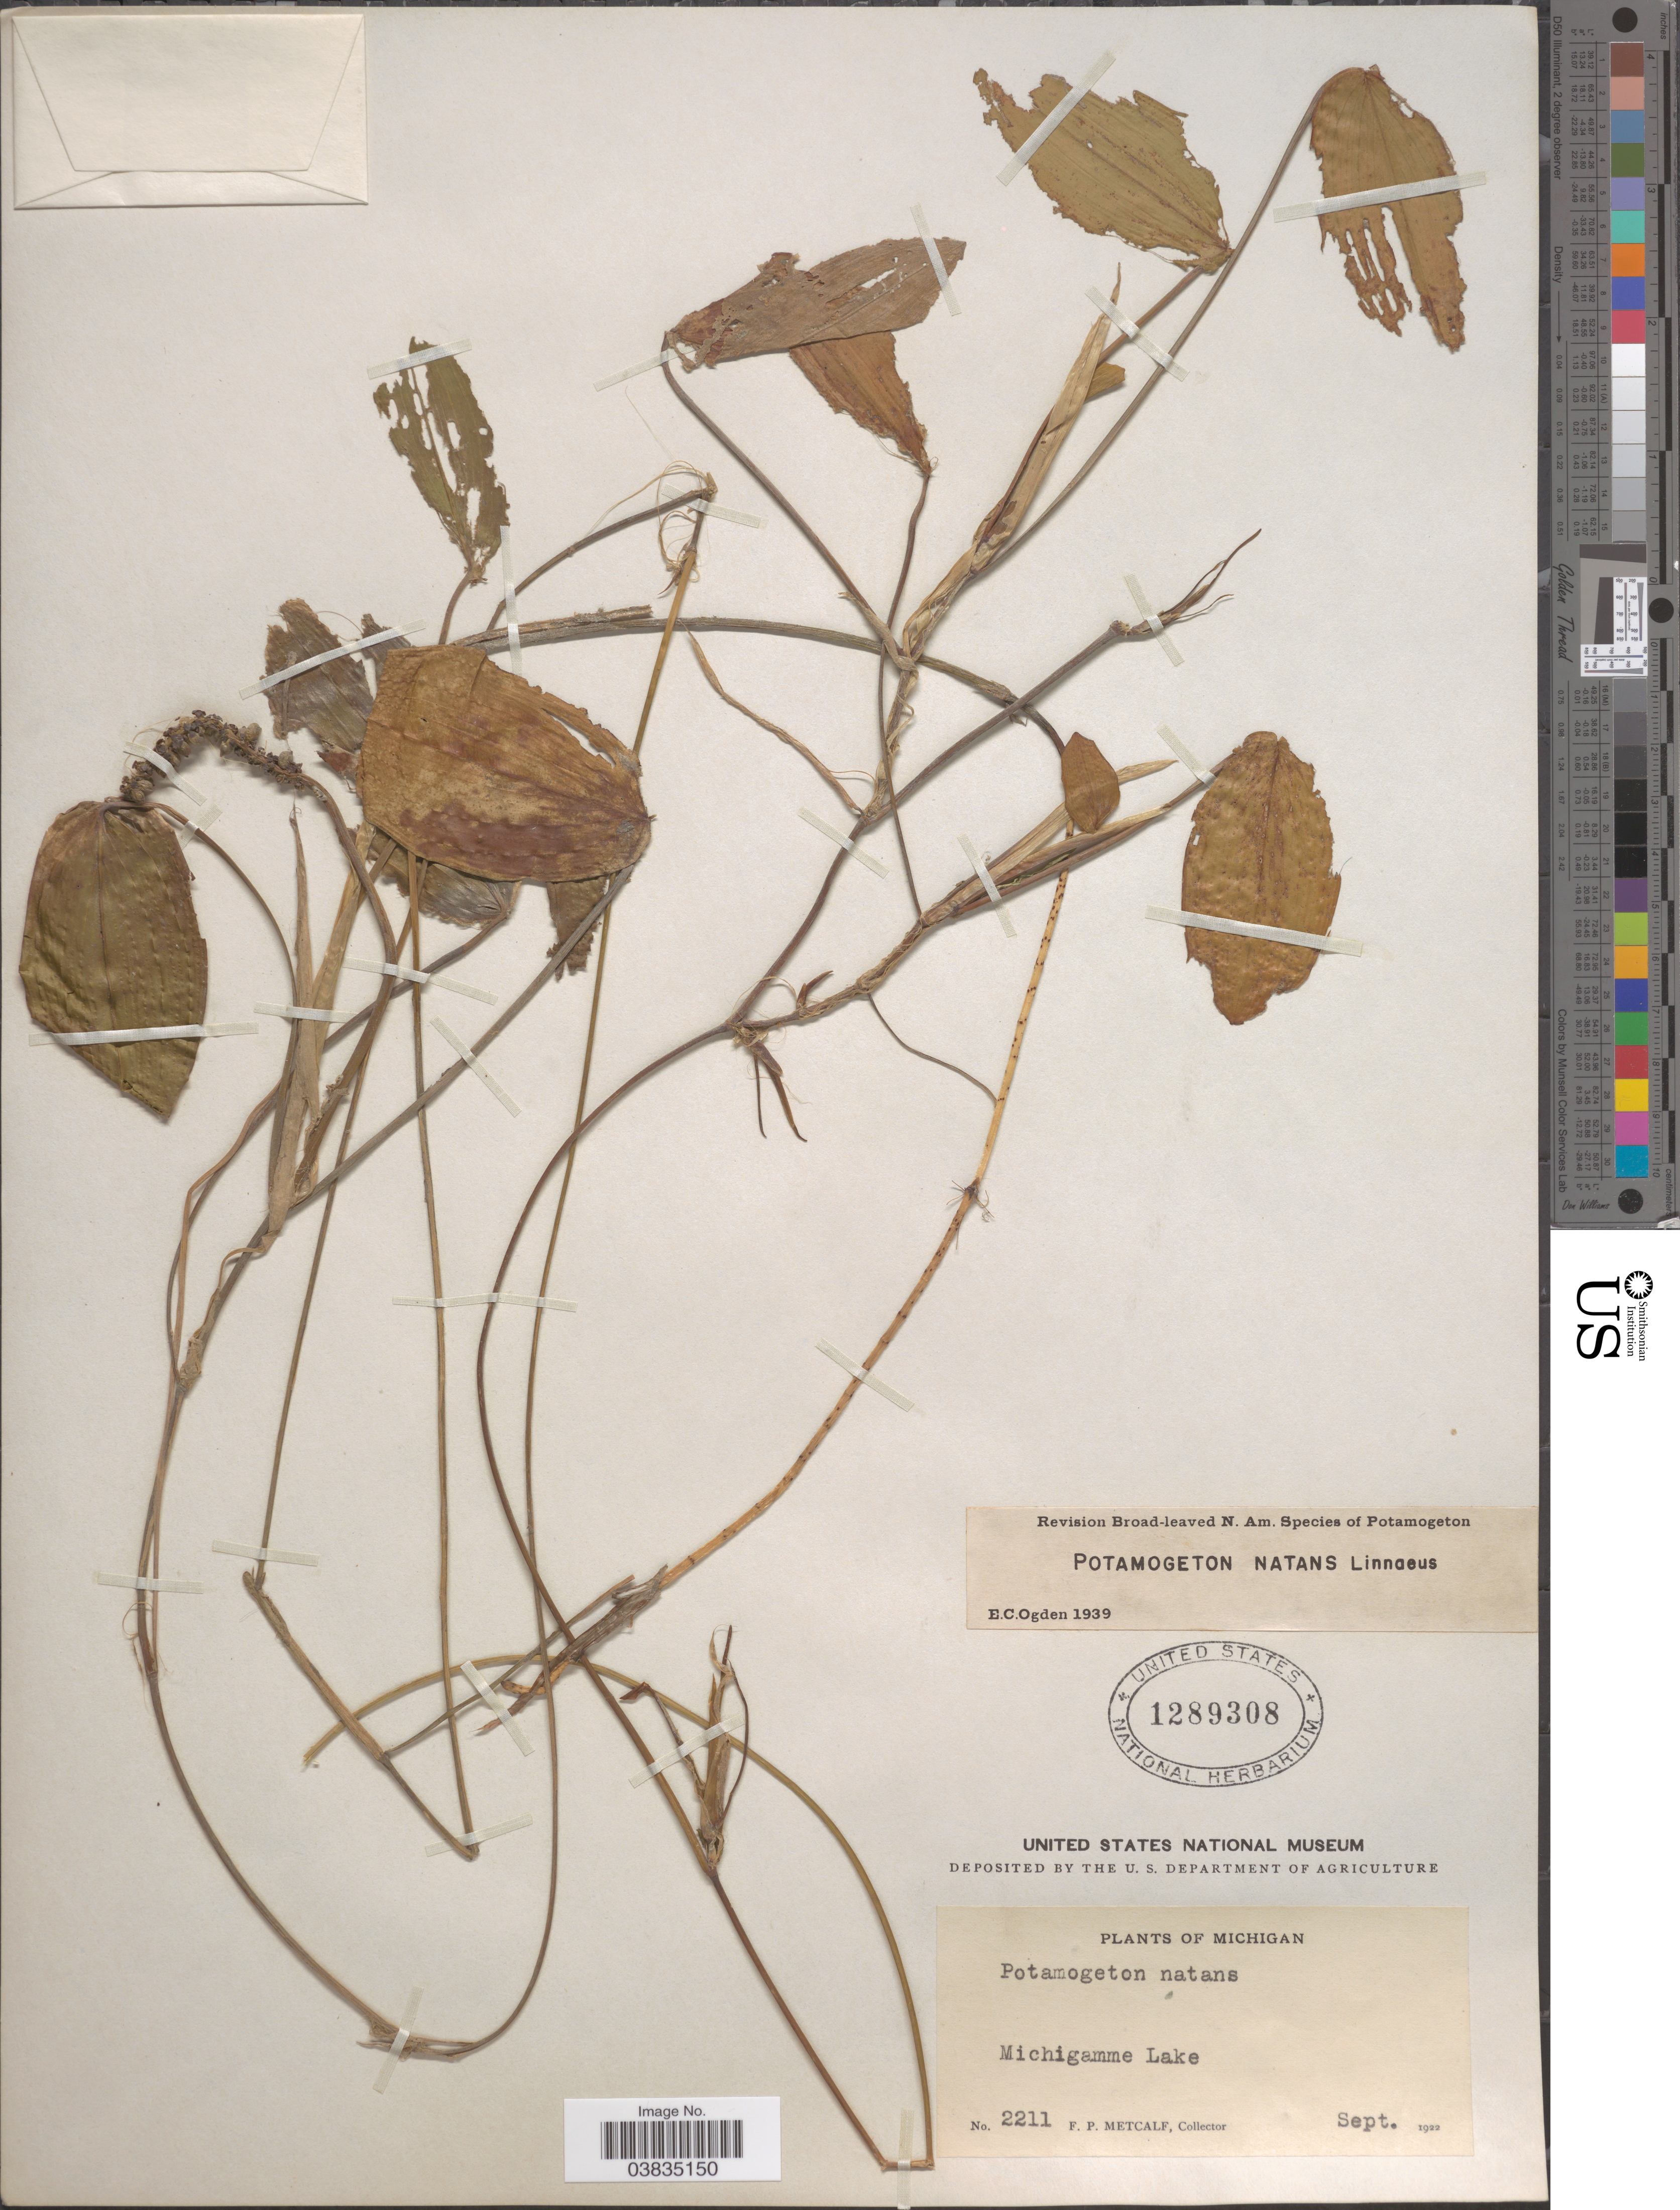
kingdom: Plantae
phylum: Tracheophyta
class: Liliopsida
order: Alismatales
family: Potamogetonaceae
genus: Potamogeton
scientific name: Potamogeton natans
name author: L.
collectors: F. Metcalf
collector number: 2211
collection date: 1922-09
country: United States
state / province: Michigan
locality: Michigamme Lake.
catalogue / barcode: US 1289308